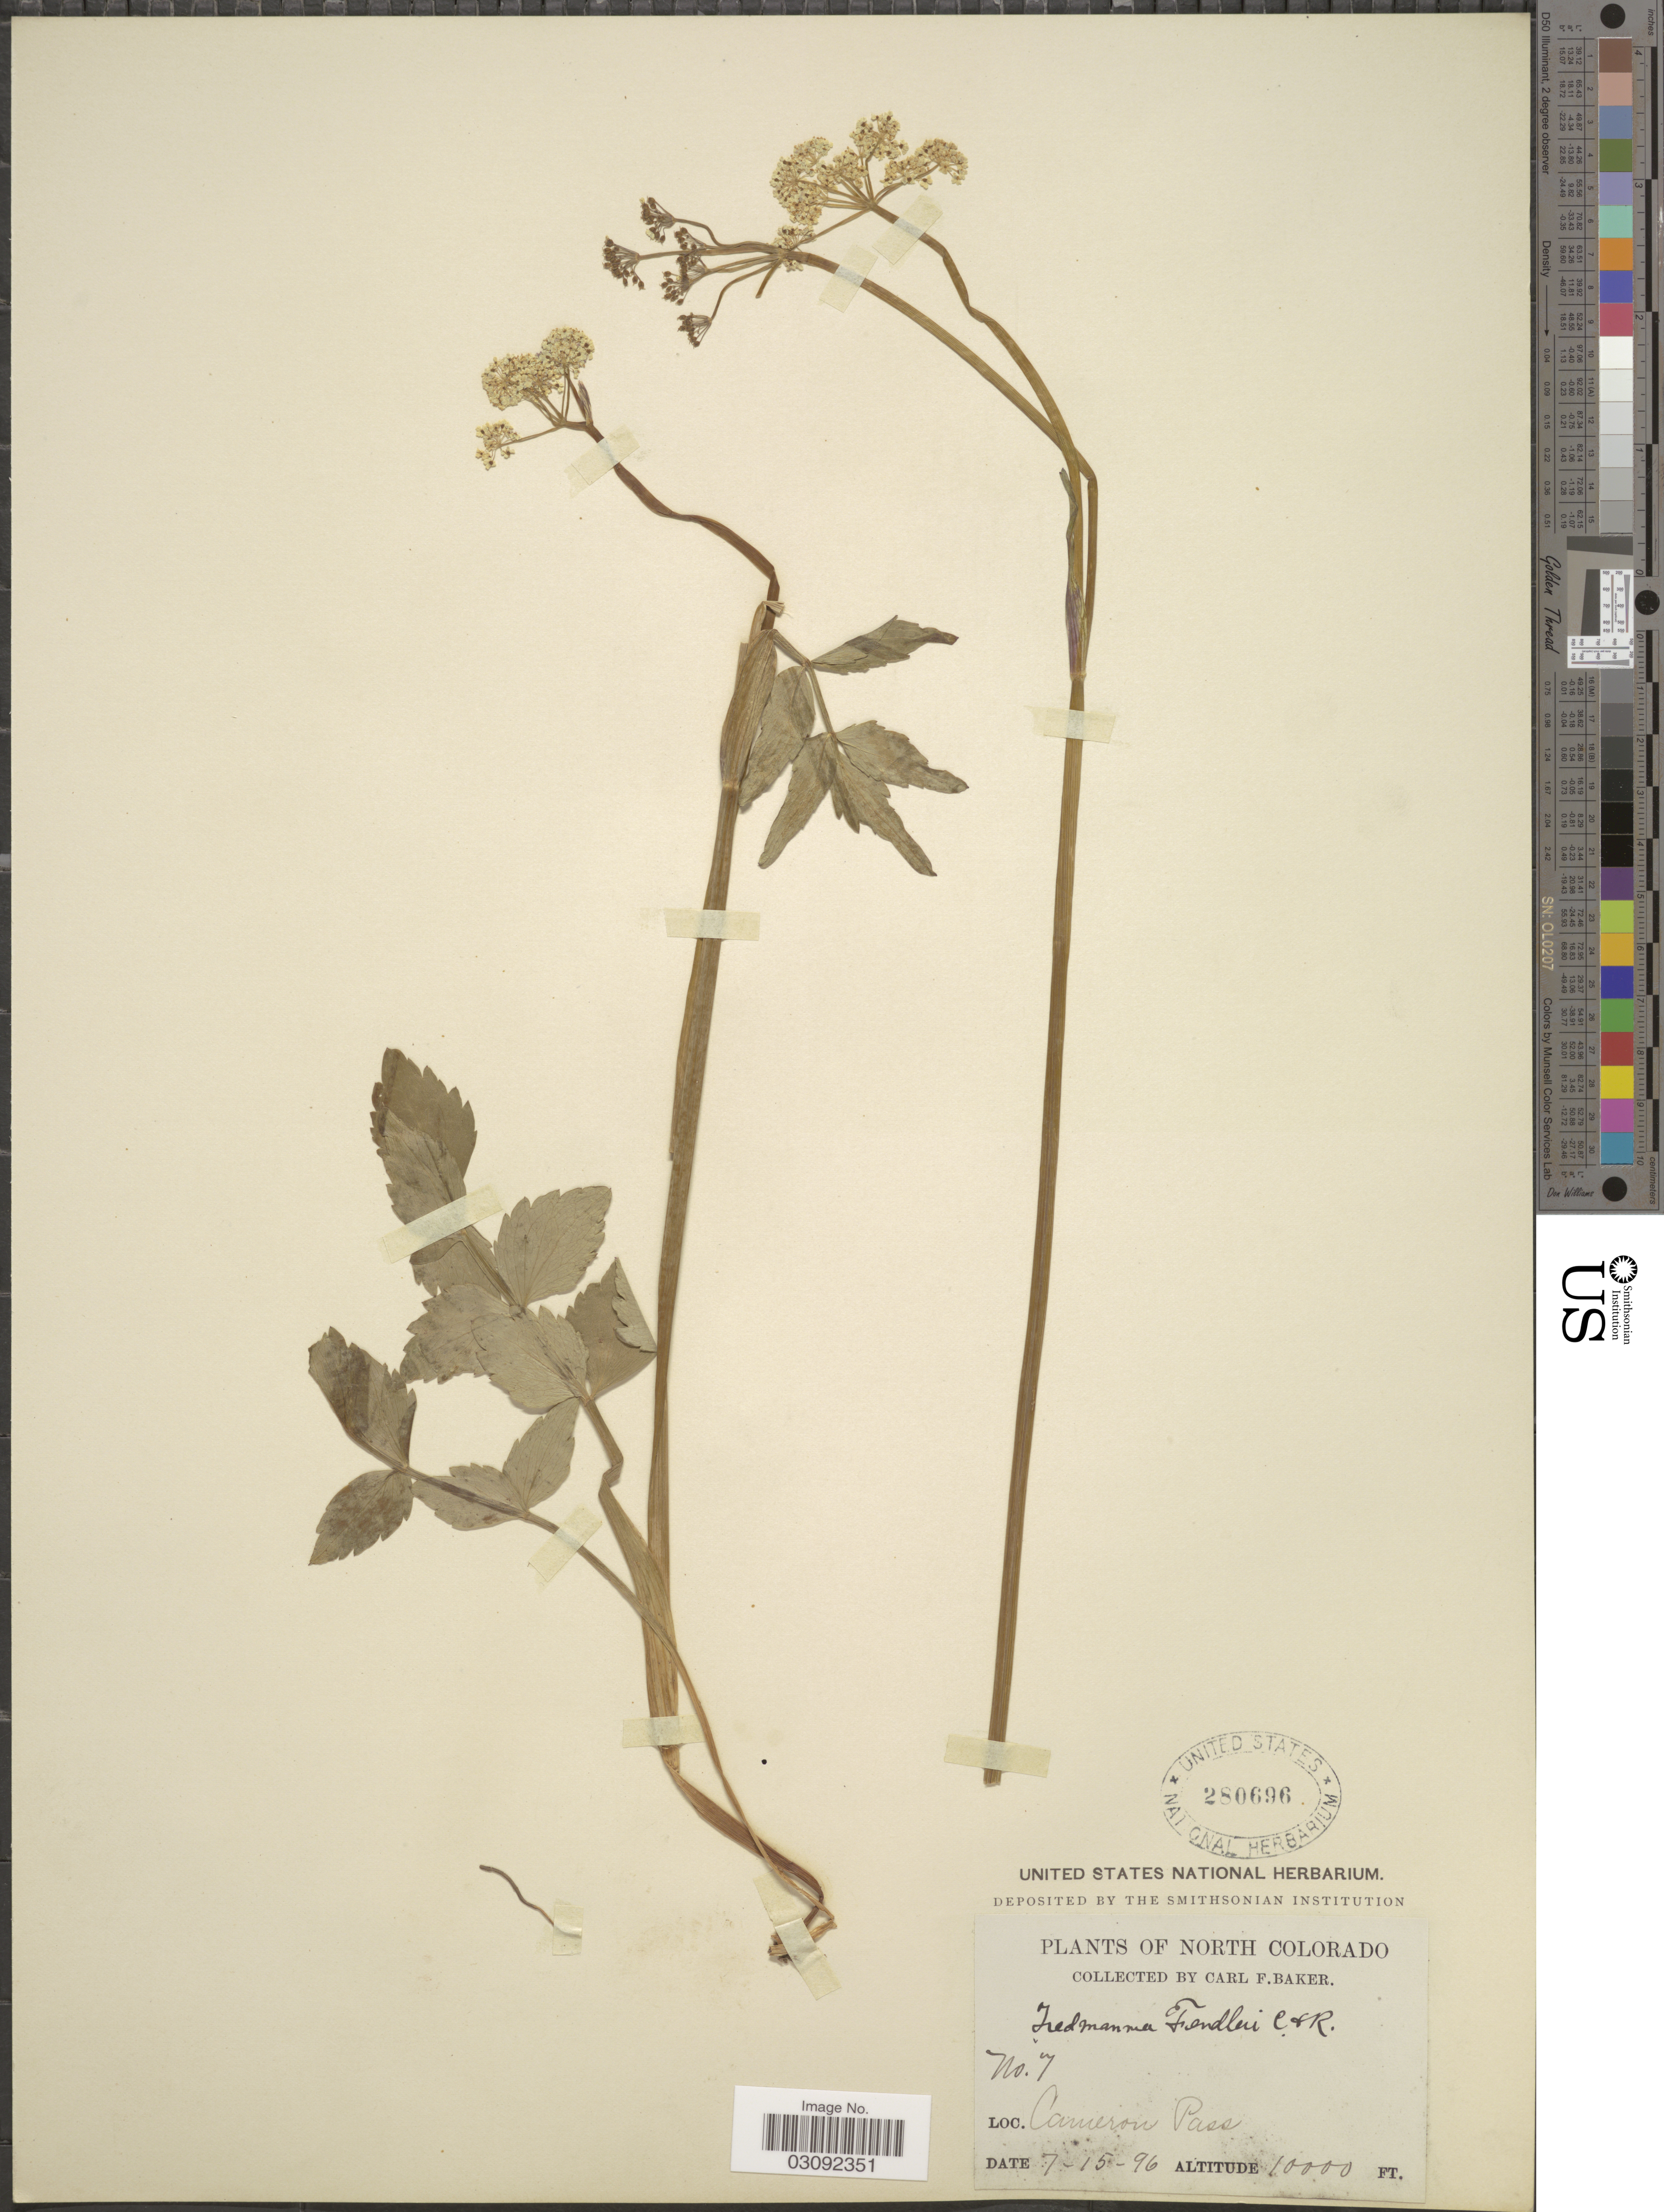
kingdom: Plantae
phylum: Tracheophyta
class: Magnoliopsida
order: Apiales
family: Apiaceae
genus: Oxypolis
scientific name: Oxypolis fendleri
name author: (A. Gray) A. Heller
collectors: C. F. Baker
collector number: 7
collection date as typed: Transcribed d/m/y: 15/7/96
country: United States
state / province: Colorado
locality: North Colorado. Cameron Pass.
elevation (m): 3048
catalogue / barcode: US 280696